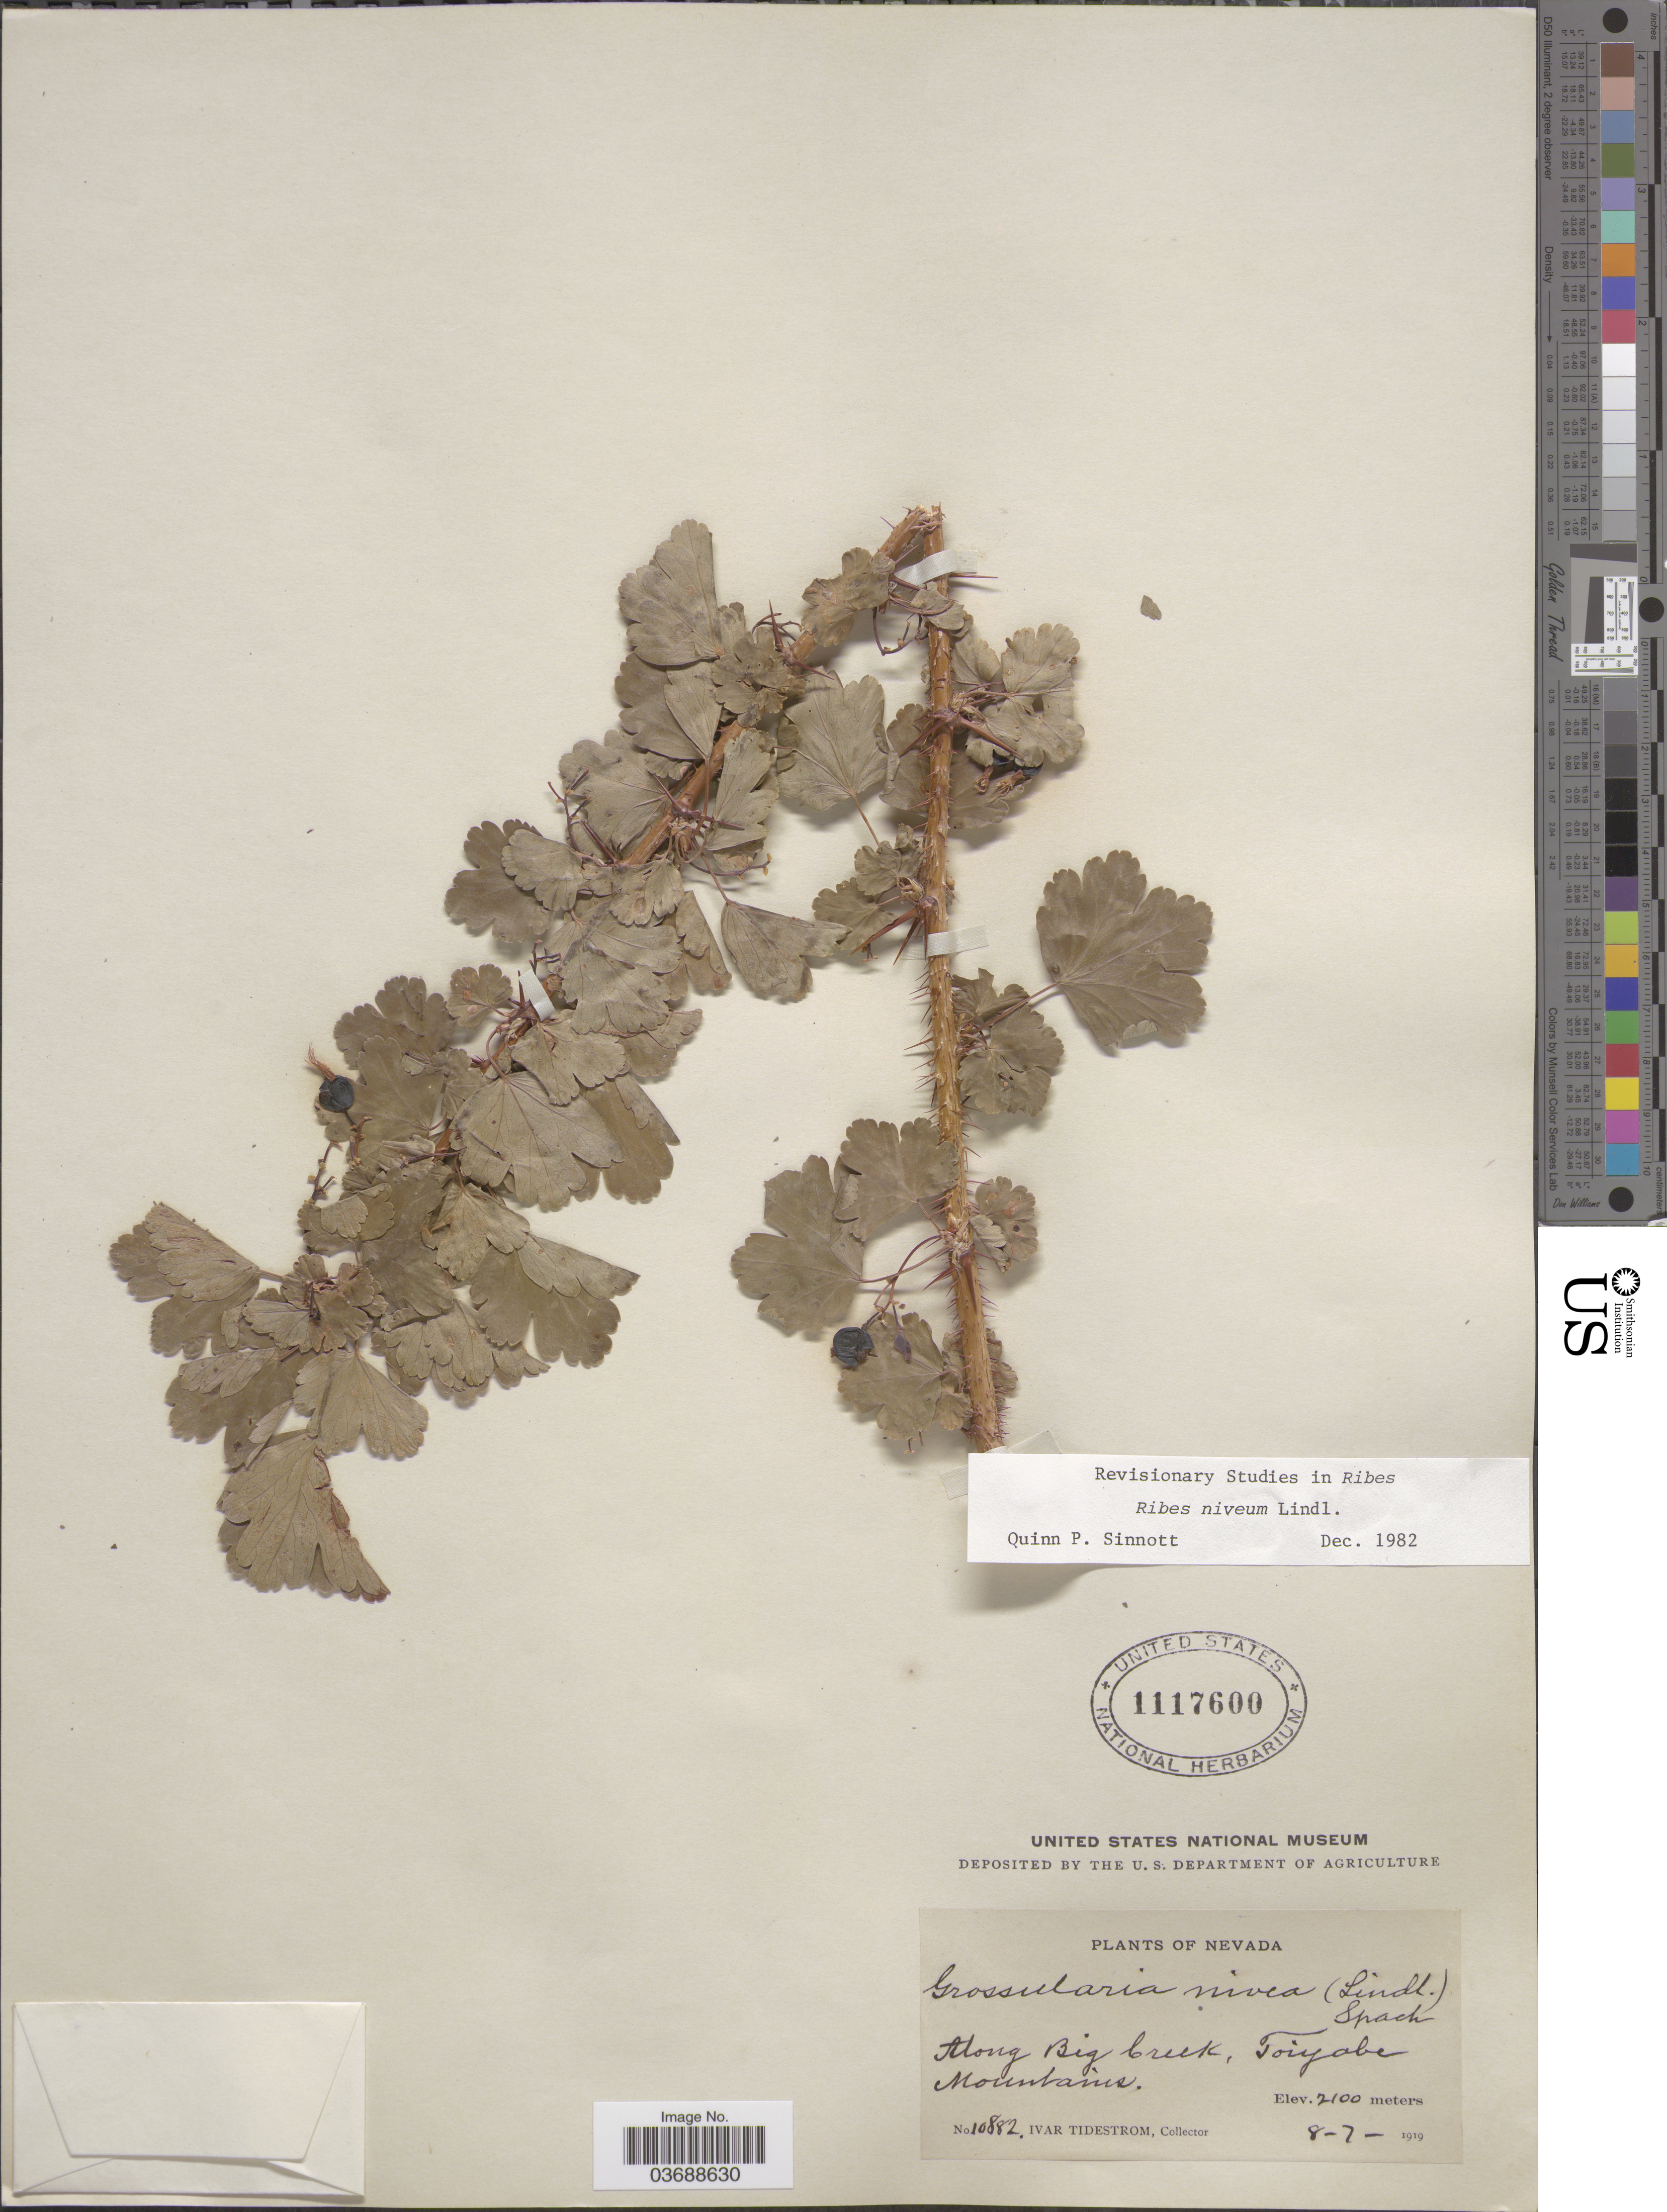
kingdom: Plantae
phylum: Tracheophyta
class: Magnoliopsida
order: Saxifragales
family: Grossulariaceae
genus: Ribes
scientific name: Ribes niveum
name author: Lindl.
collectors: I. F. Tidestrom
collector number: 10882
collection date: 1919-08-07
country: United States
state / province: Nevada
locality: Along Big Creek, Toiyabe Mountains.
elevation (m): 2100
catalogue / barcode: US 1117600